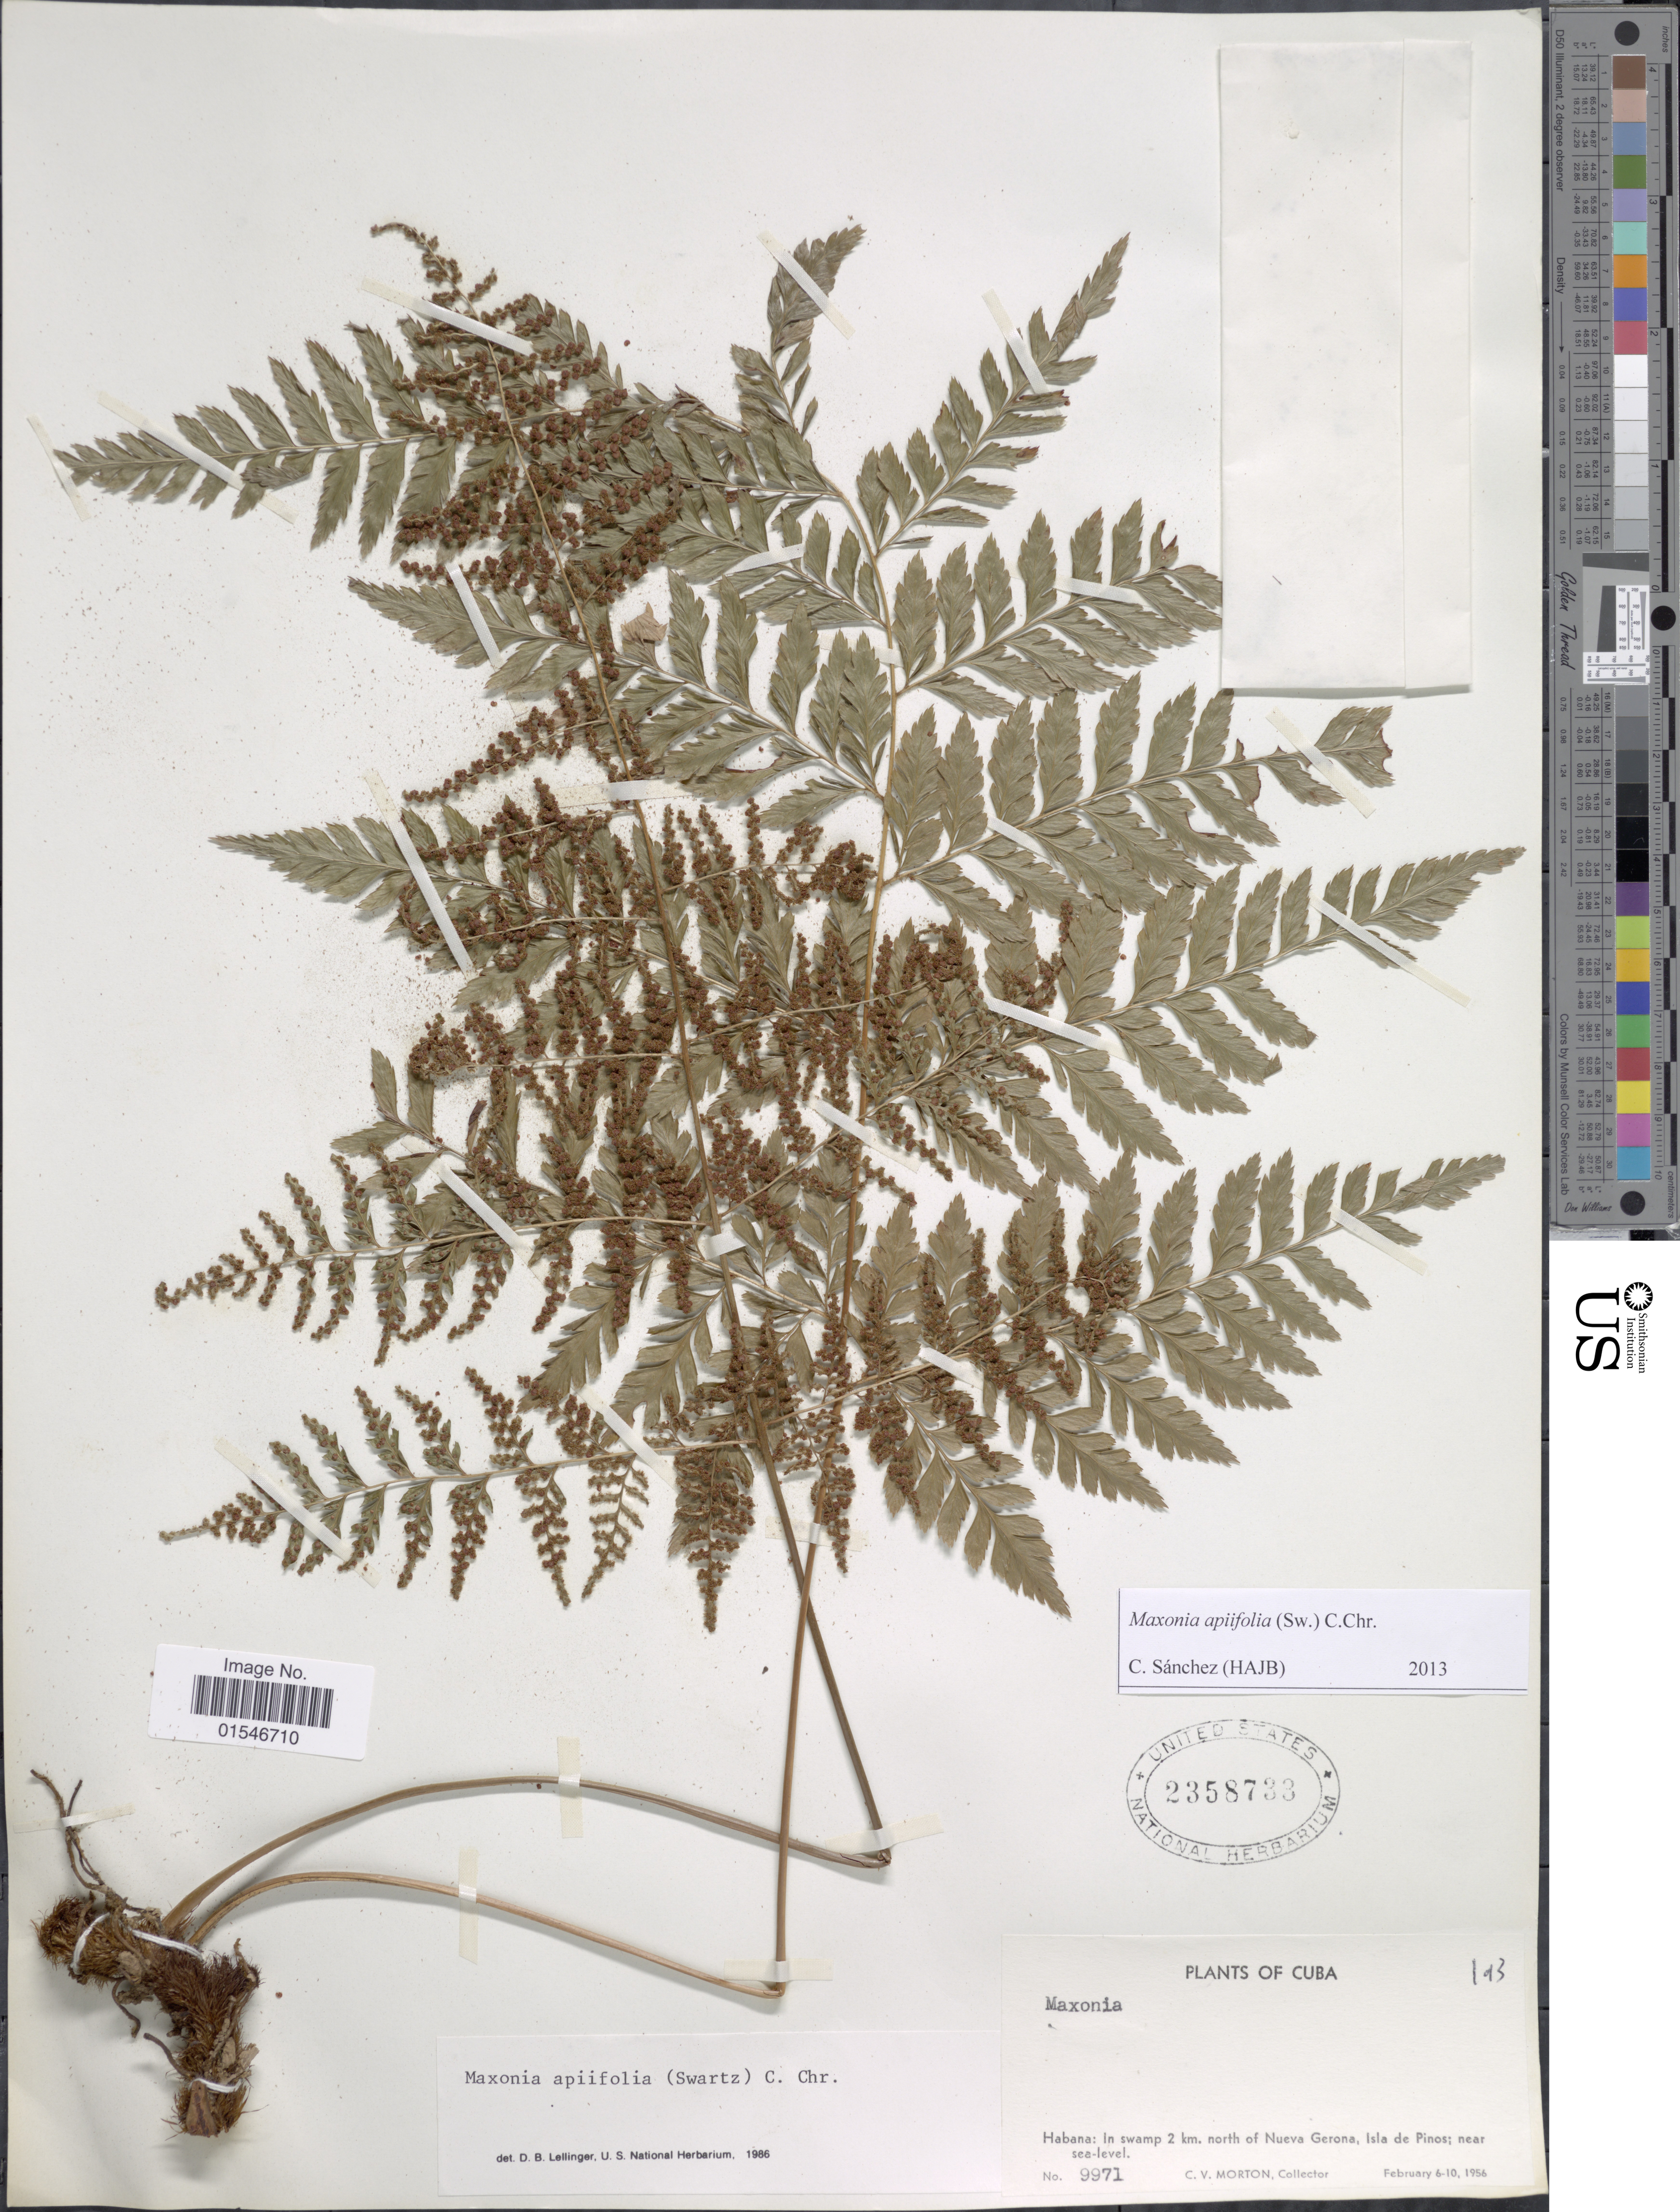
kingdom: Plantae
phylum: Tracheophyta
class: Polypodiopsida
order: Polypodiales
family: Dryopteridaceae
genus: Maxonia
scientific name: Maxonia apiifolia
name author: (Sw.) C. Chr.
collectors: C. V. Morton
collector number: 9971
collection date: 1956-02-06/1956-02-10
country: Cuba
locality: Habana: In swamp 2 km. north of Nueva Gerona, Isla de Pinos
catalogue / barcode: US 2358733